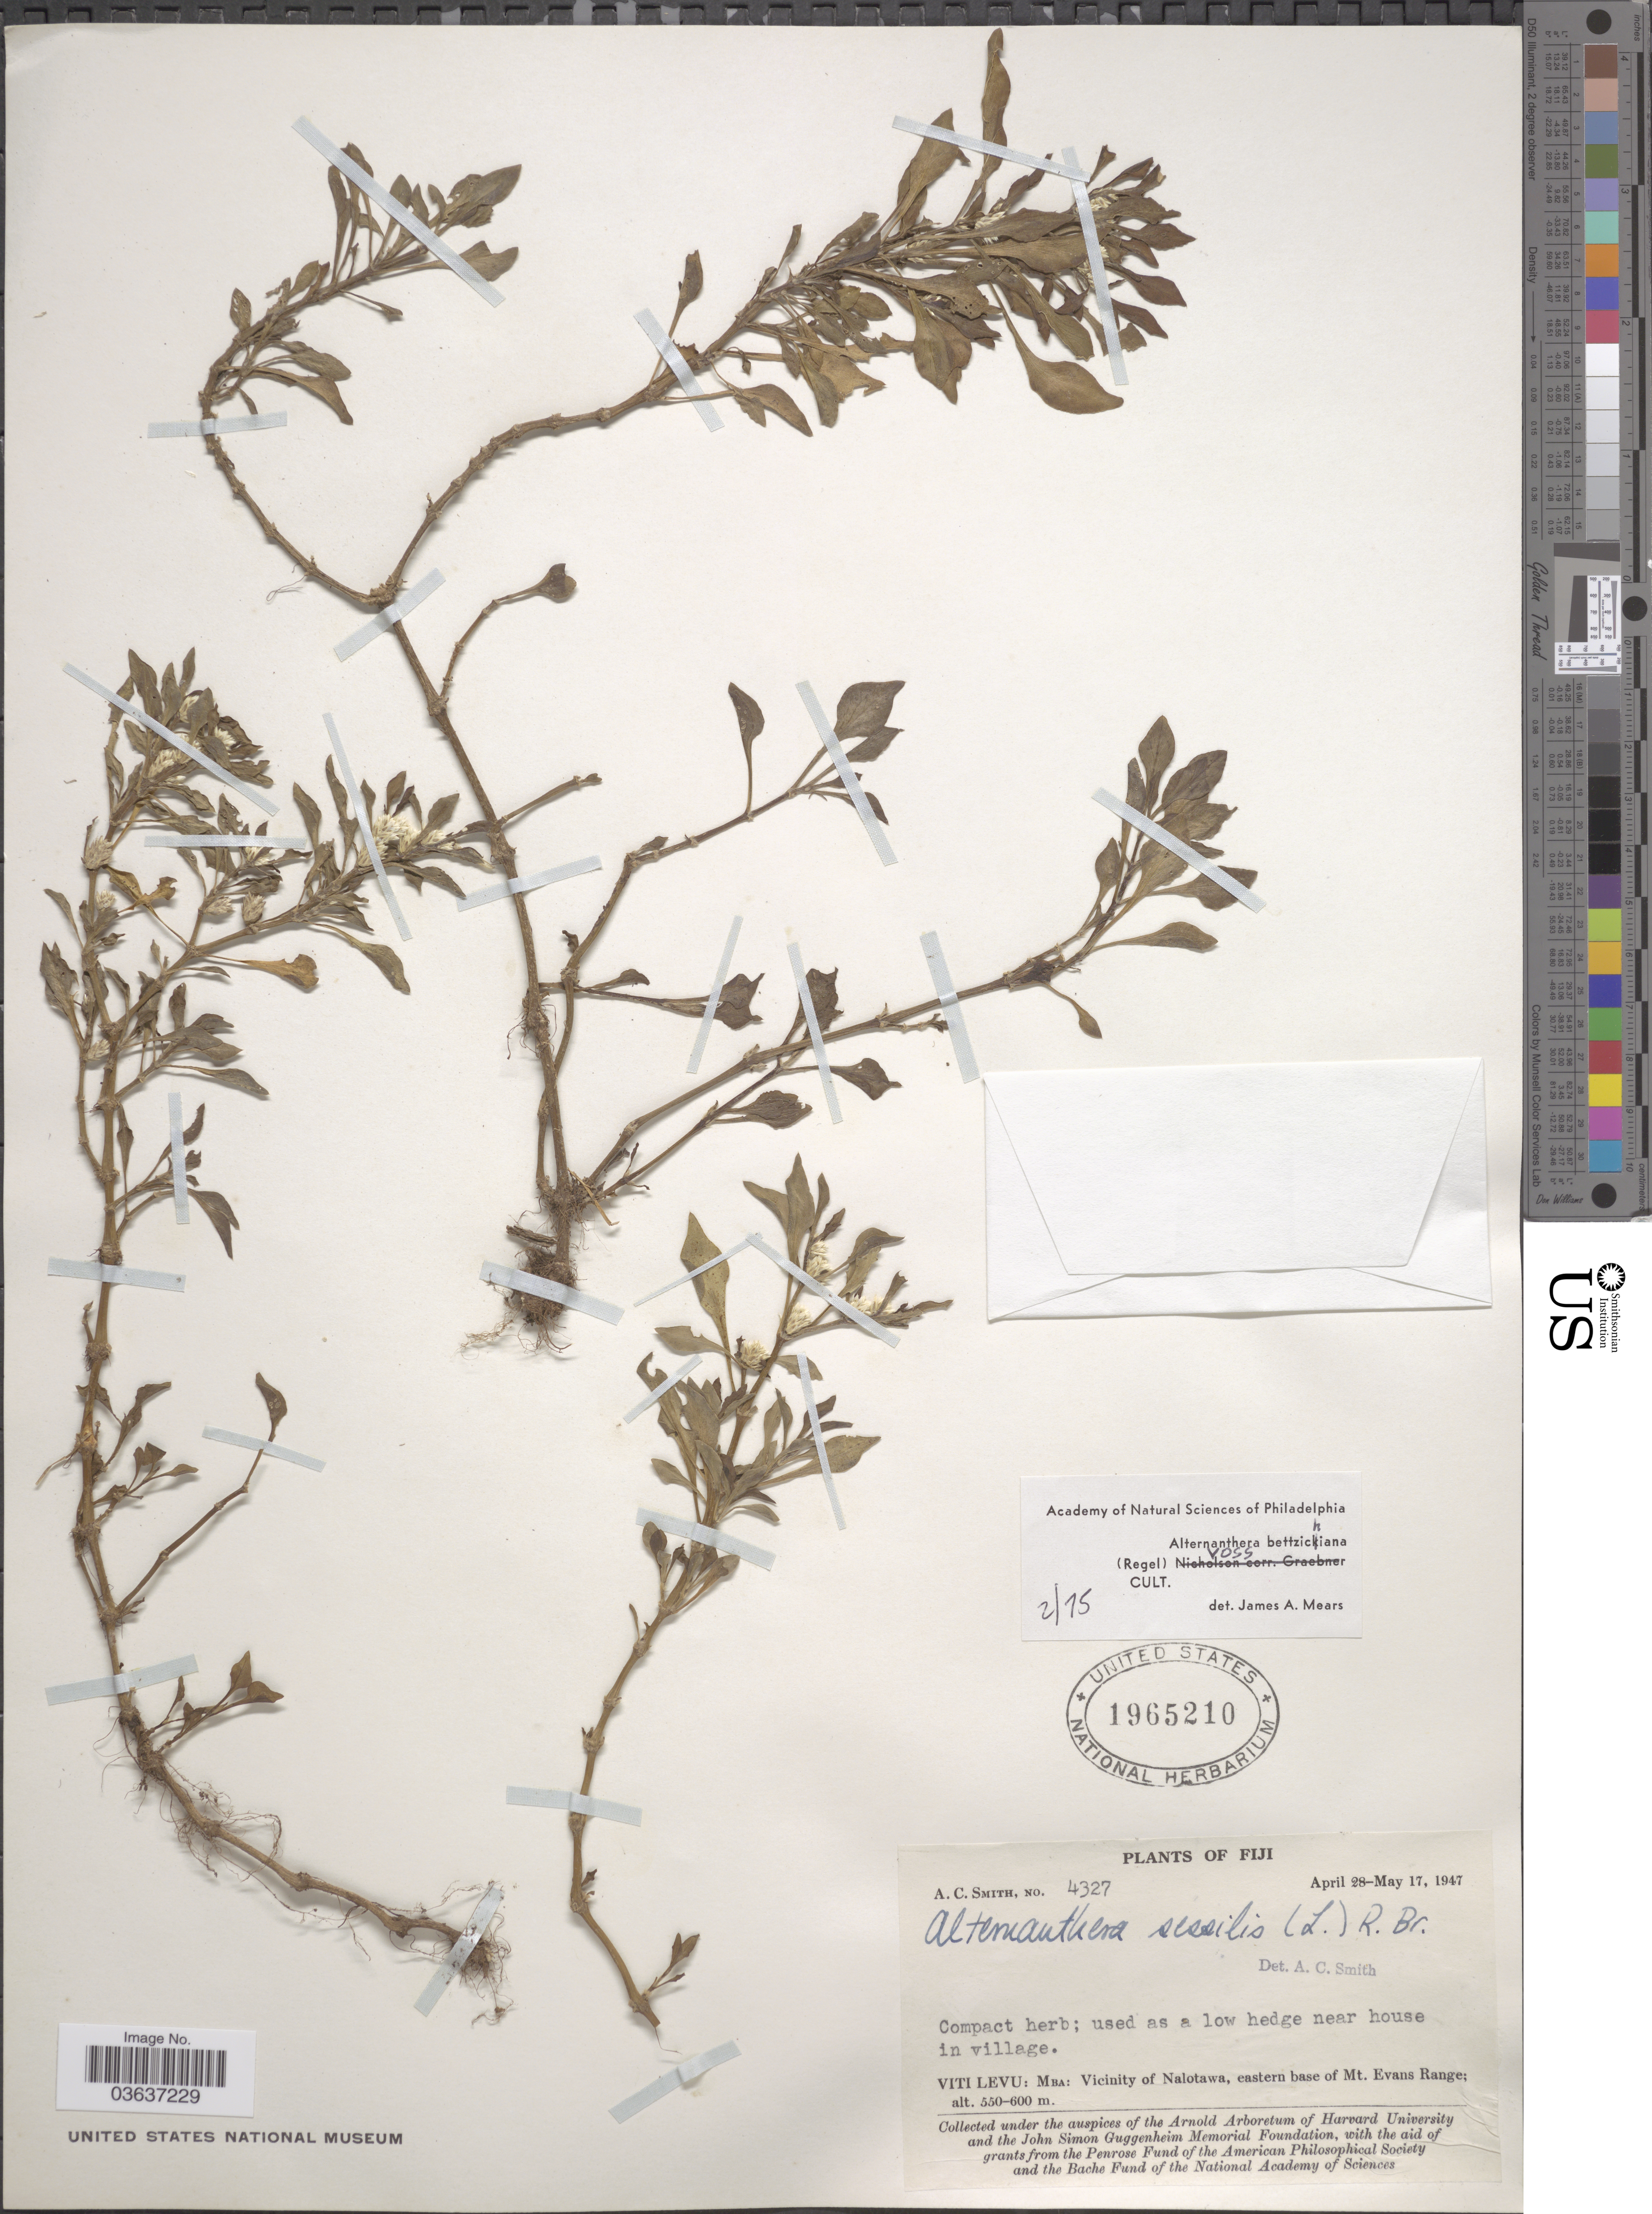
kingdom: Plantae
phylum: Tracheophyta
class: Magnoliopsida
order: Caryophyllales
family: Amaranthaceae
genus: Alternanthera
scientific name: Alternanthera bettzickiana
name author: (Regel) G. Nicholson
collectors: A. C. Smith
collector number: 4327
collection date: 1947-04-28/1947-05-17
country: Fiji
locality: Near house in village. Viti Levu: Mba: Vicinity of Nalotawa, eastern base of Mt. Evans Range.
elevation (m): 550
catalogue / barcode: US 1965210